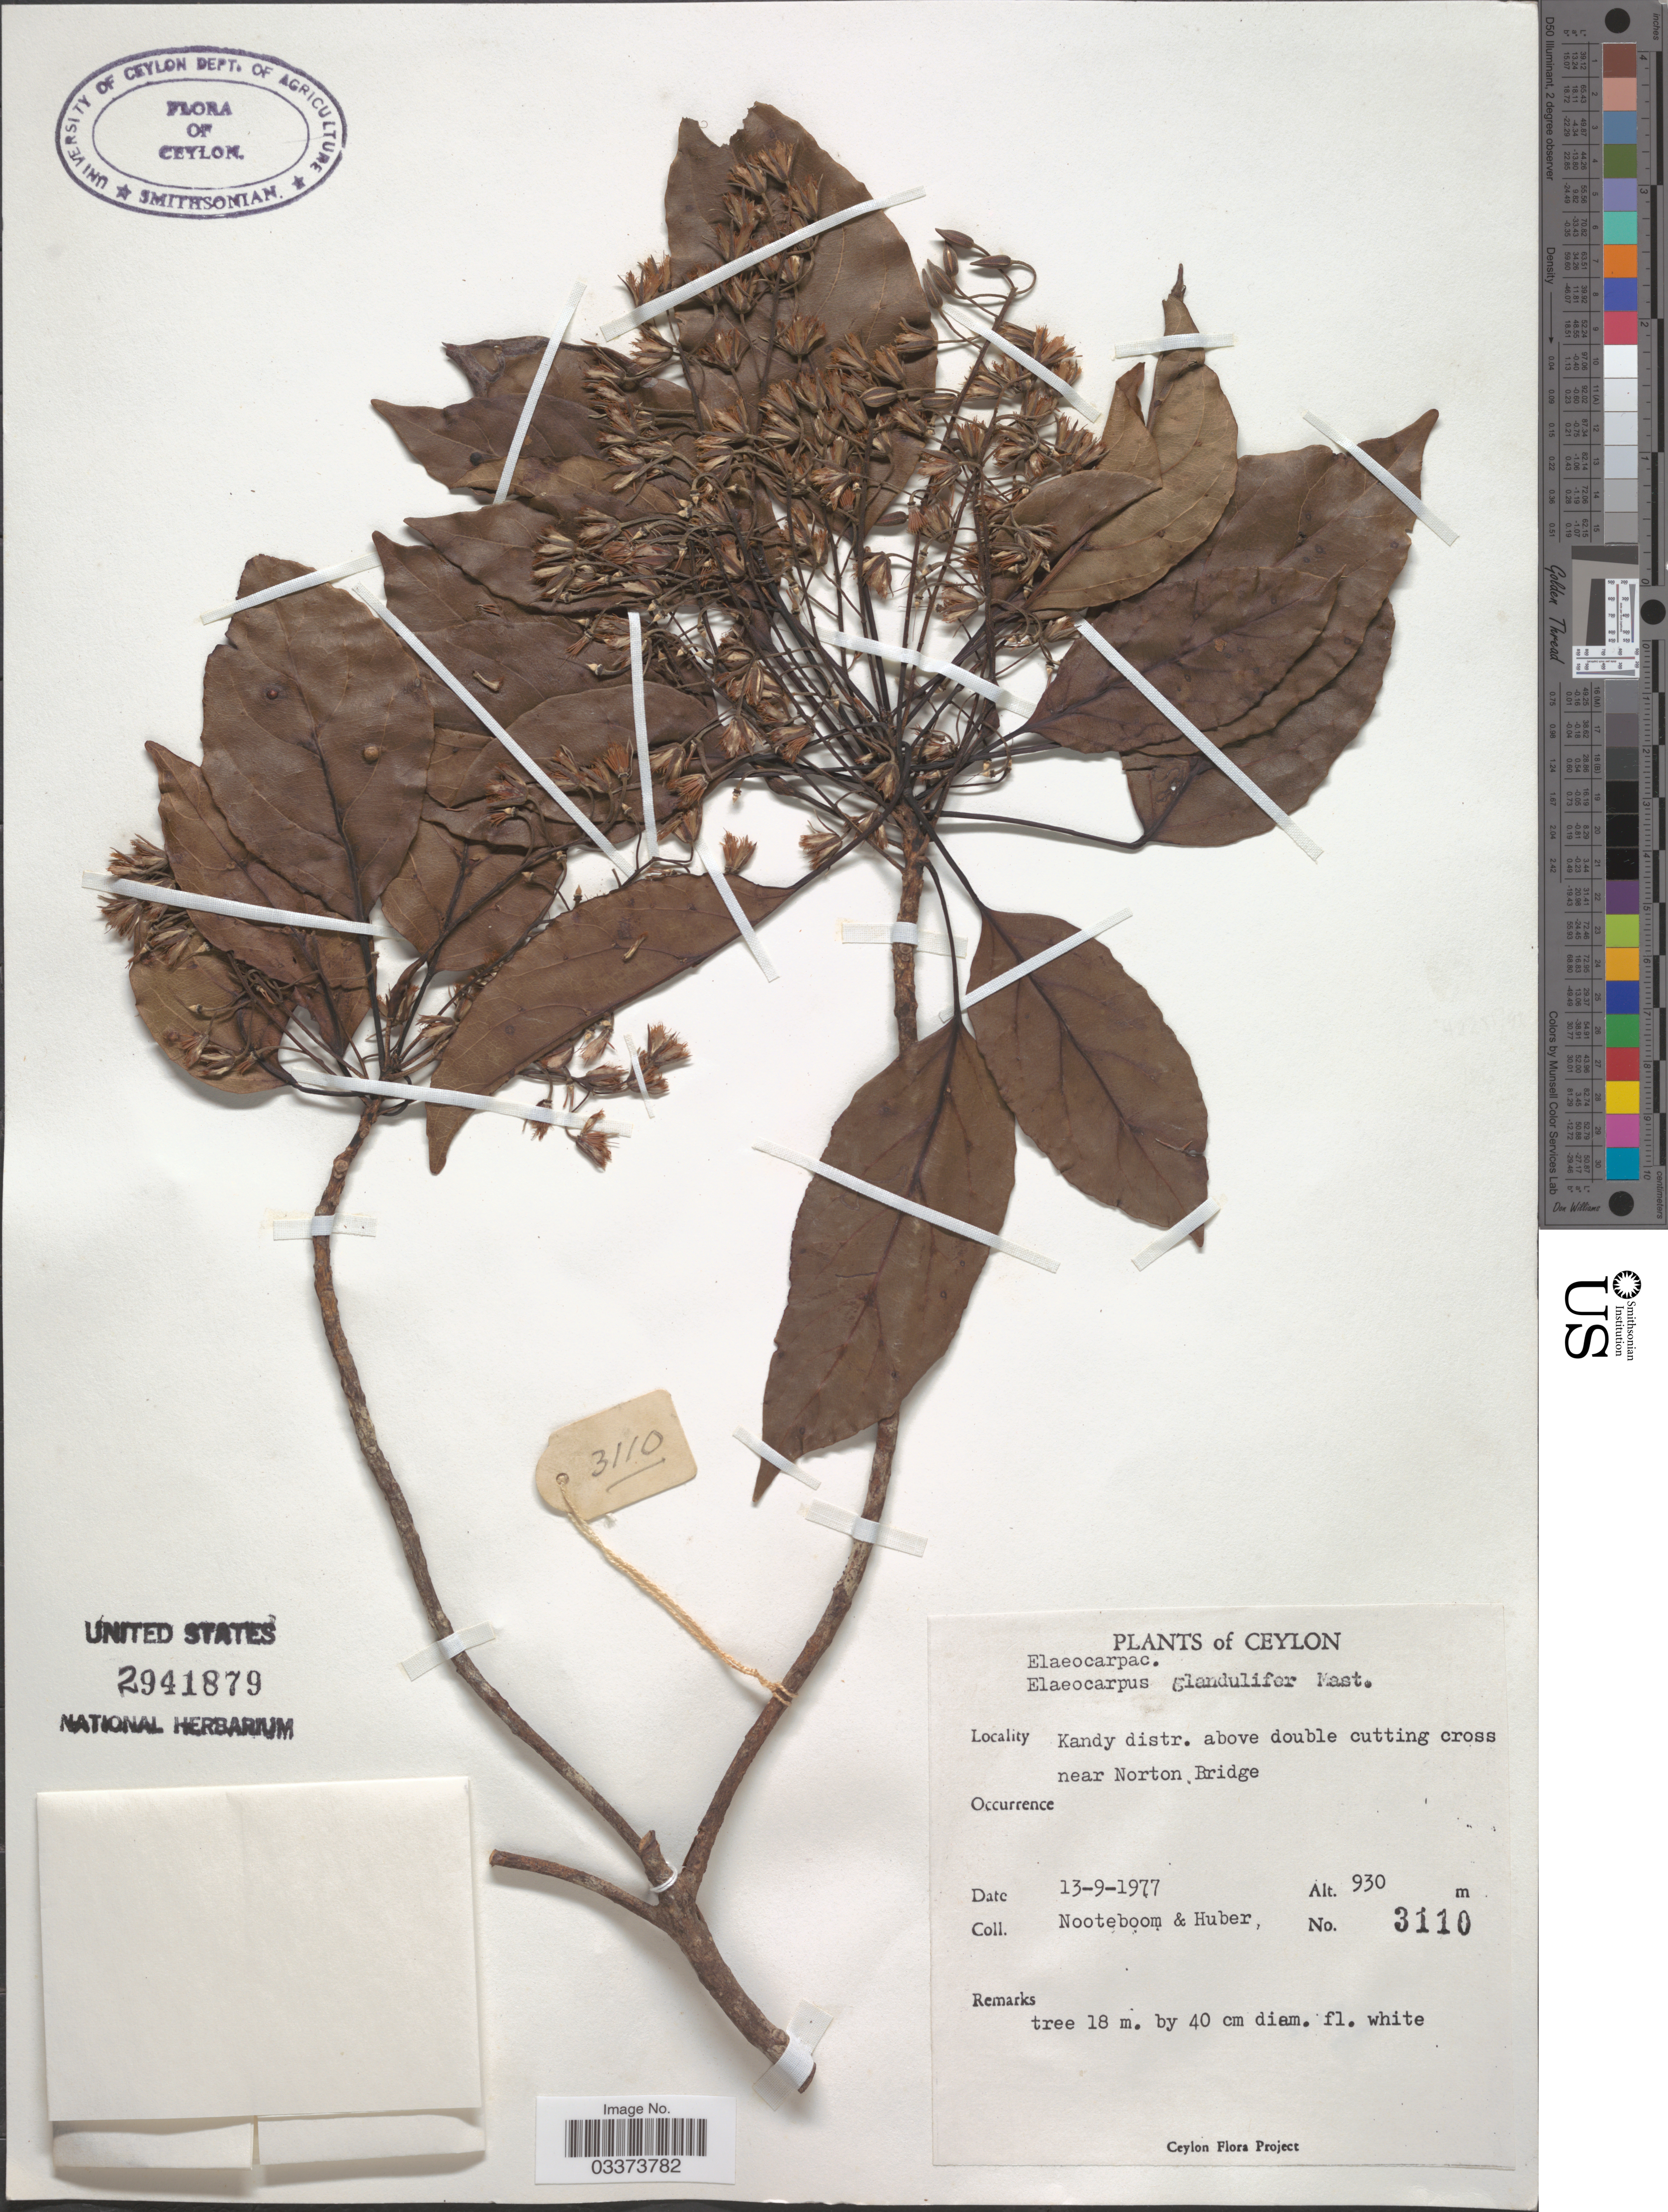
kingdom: Plantae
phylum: Tracheophyta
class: Magnoliopsida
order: Oxalidales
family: Elaeocarpaceae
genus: Elaeocarpus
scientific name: Elaeocarpus glandulifer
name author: (Hook. ex Wight) Mast.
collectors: Nooteboom, -- & Huber, --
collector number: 3110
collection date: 1977-09-13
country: Sri Lanka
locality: Ceylon, Kandy distr. above double cutting cross near Norton Bridge.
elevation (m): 930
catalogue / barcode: US 2941879